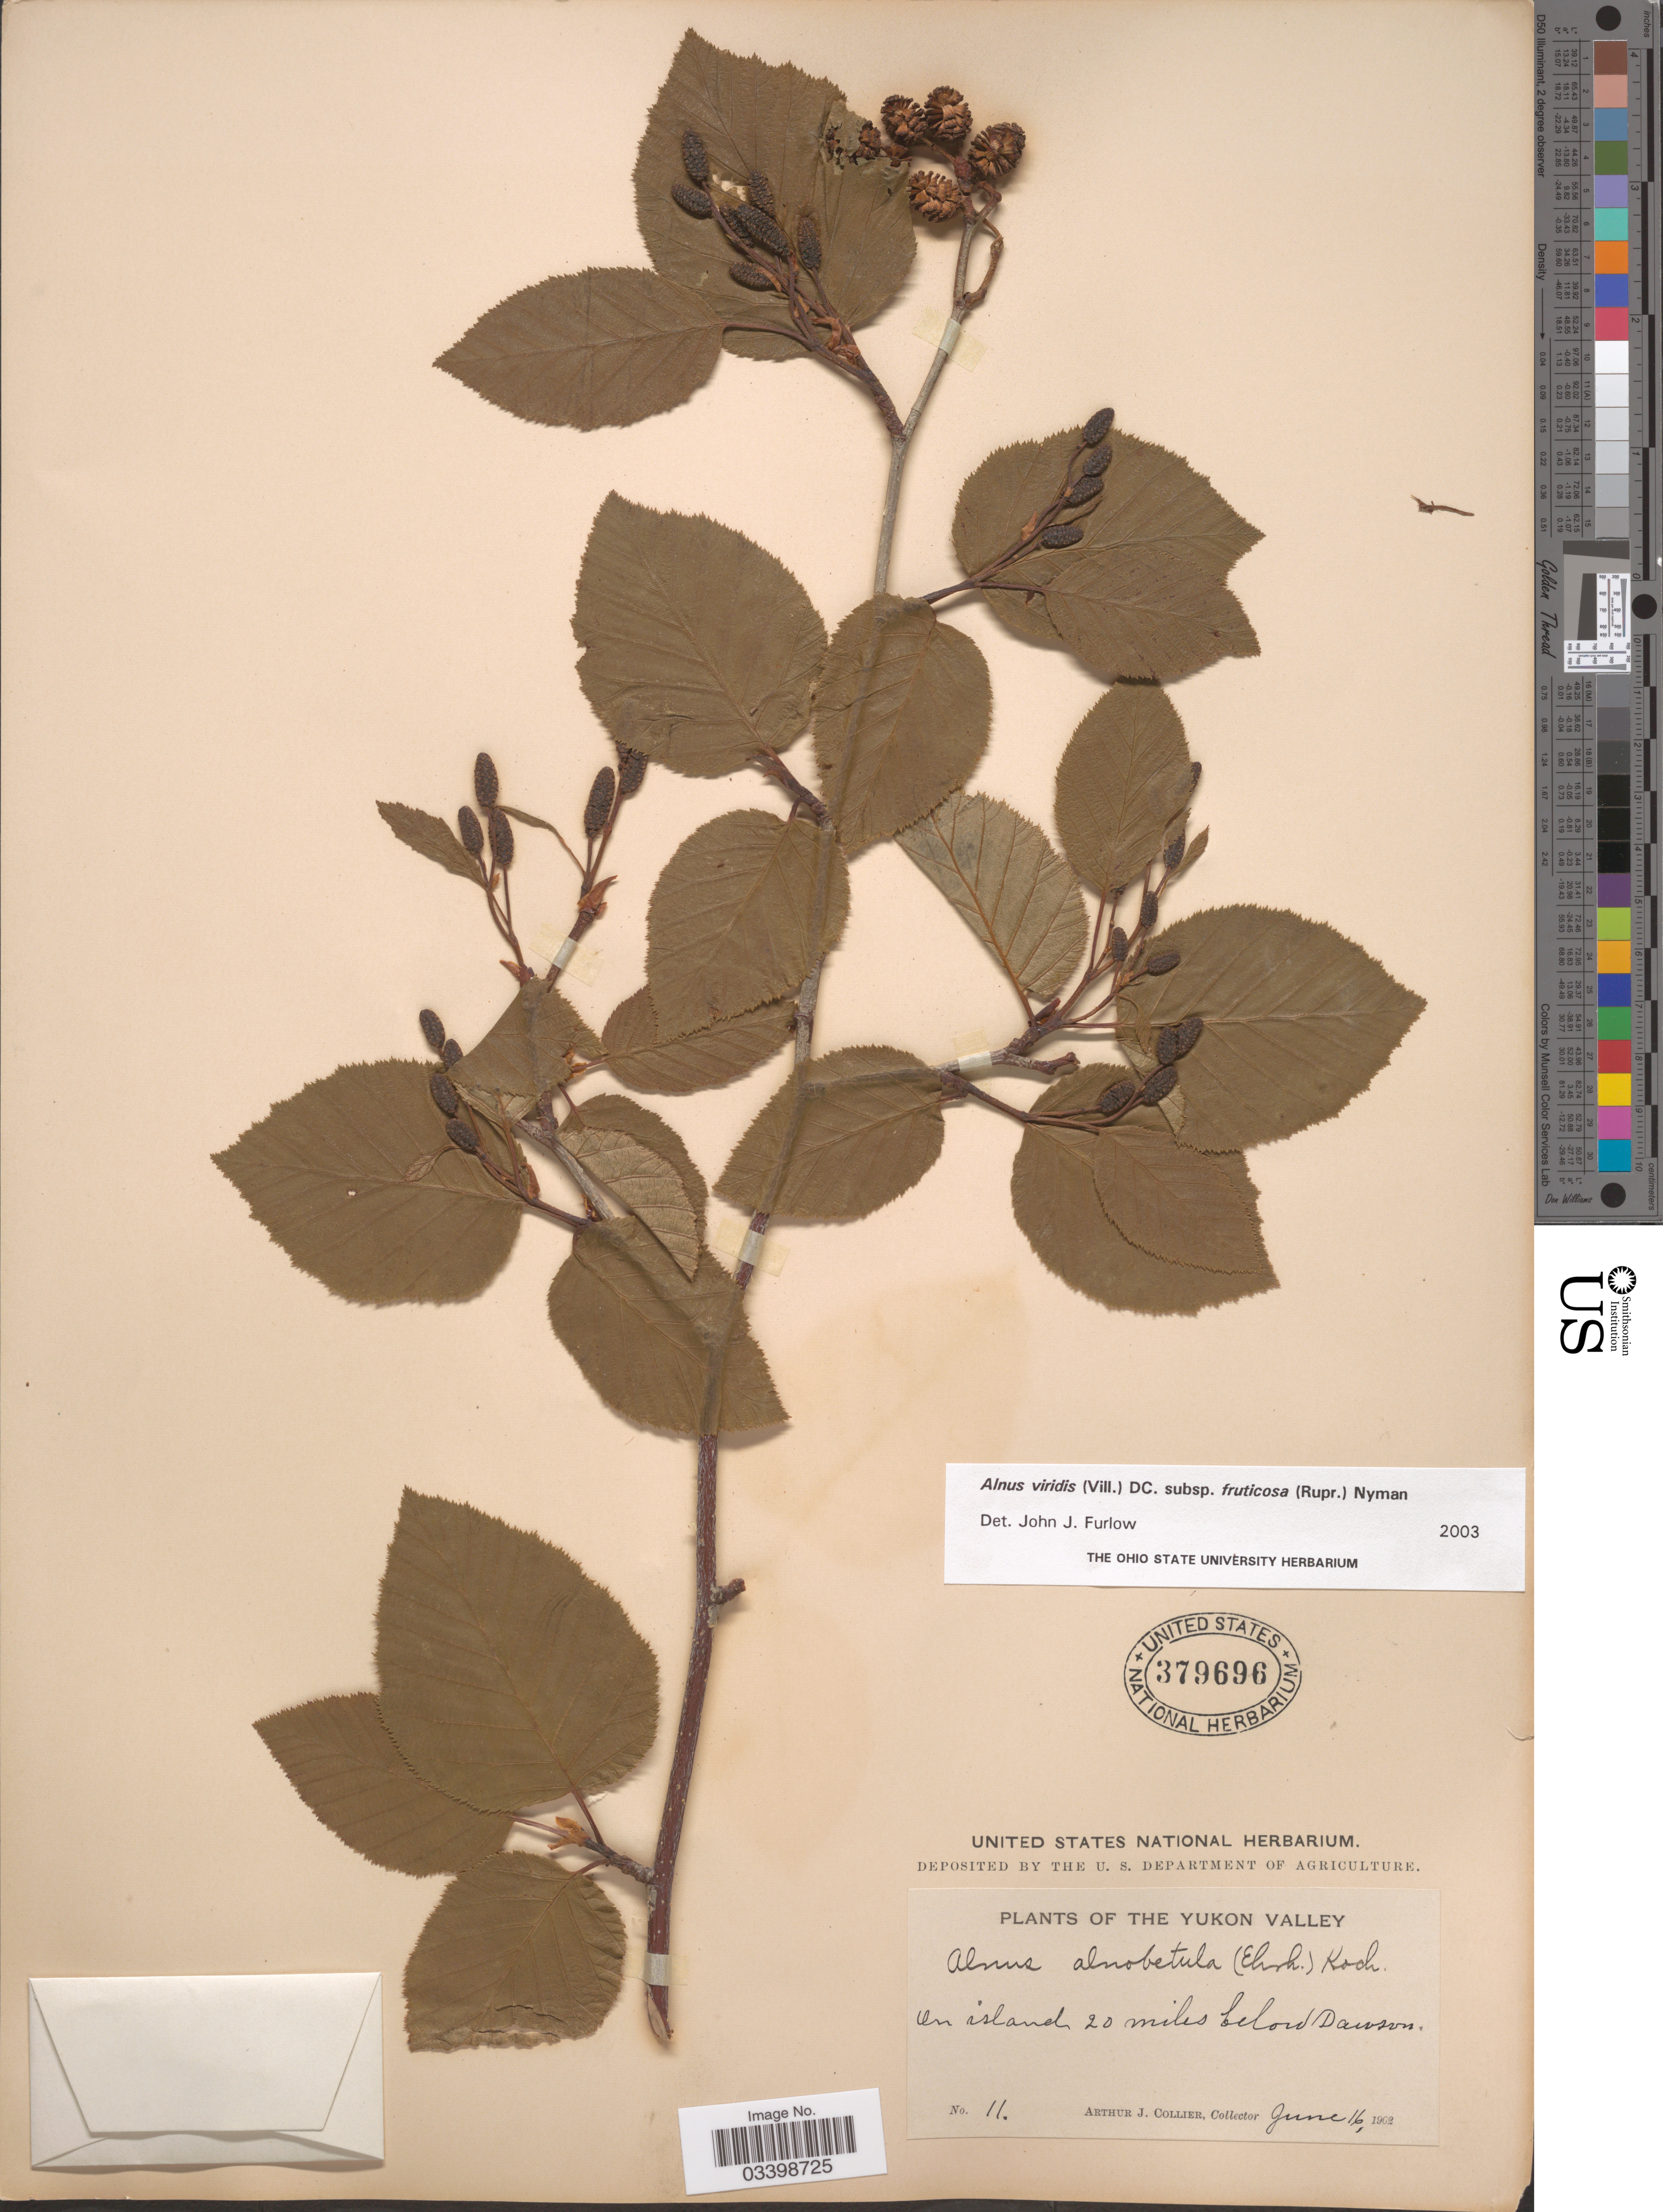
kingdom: Plantae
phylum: Tracheophyta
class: Magnoliopsida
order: Fagales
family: Betulaceae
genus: Alnus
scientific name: Alnus viridis subsp. fruticosa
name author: (Rupr.) Nyman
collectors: A. Collier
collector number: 11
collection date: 1902-06-16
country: Canada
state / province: Yukon Territory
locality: The Yukon Valley. On island 20 miles below Dawson.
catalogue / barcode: US 379696